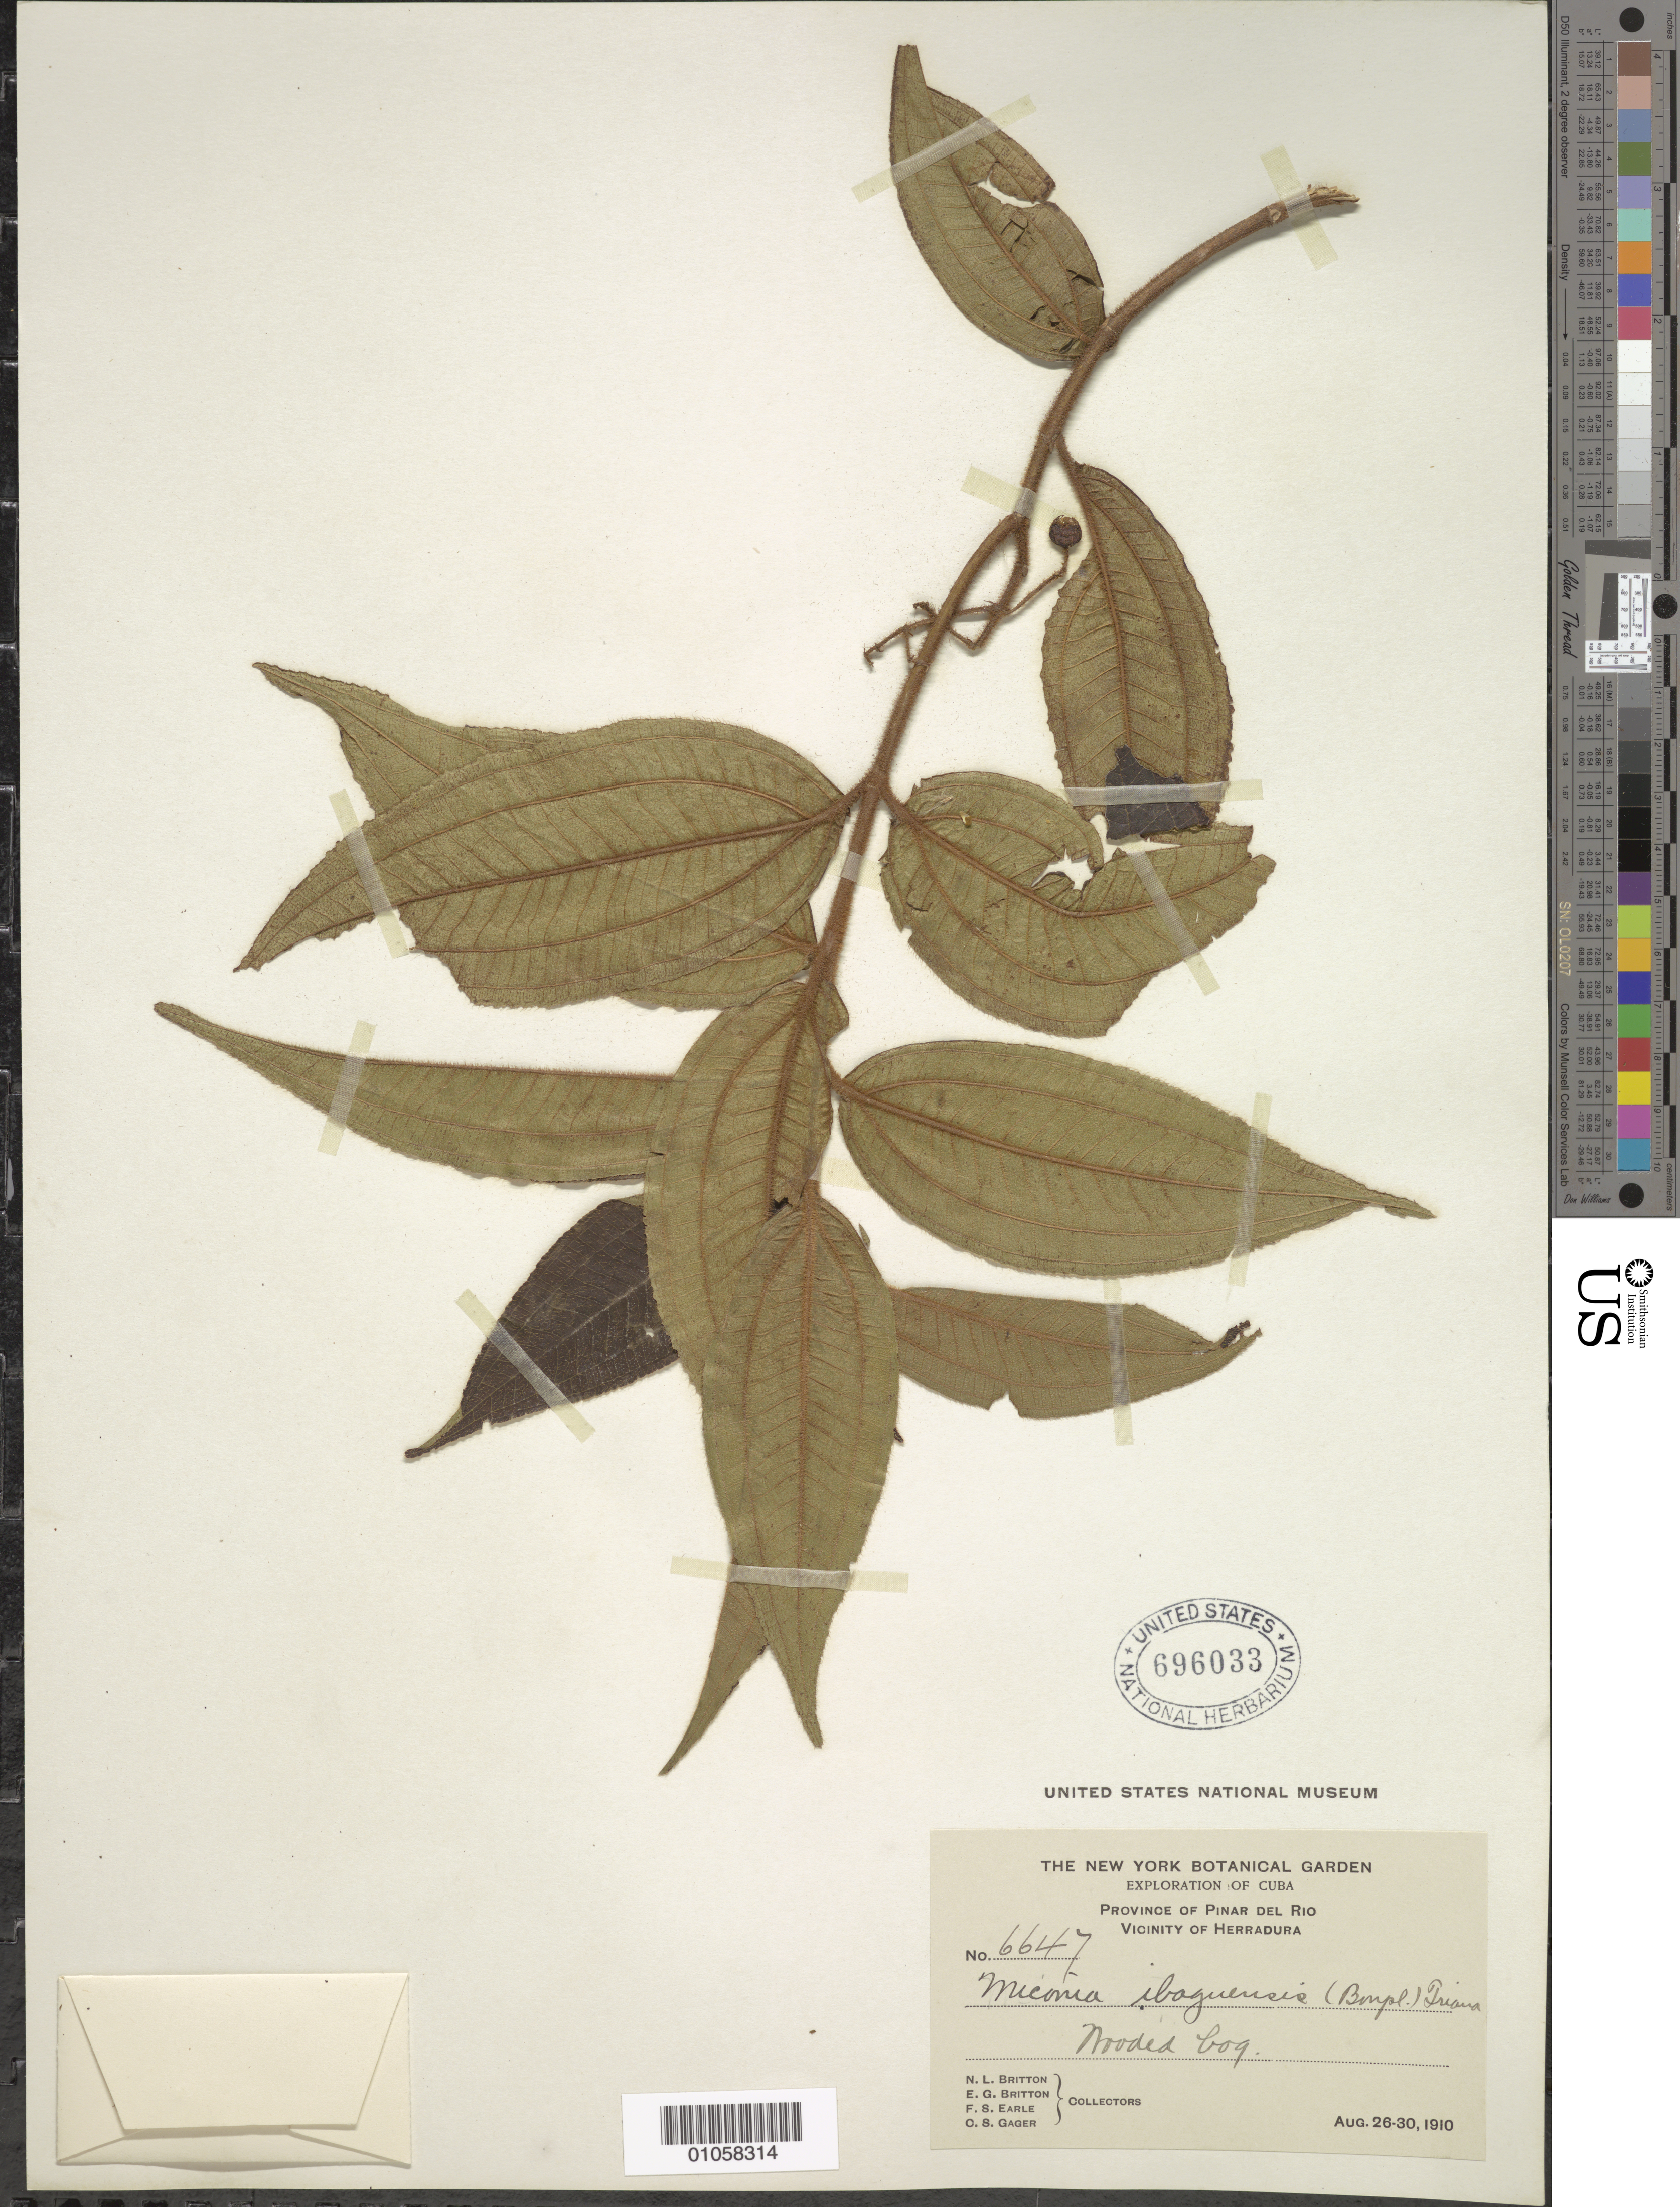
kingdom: Plantae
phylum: Tracheophyta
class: Magnoliopsida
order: Myrtales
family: Melastomataceae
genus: Miconia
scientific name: Miconia ibaguensis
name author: (Bonpl.) Triana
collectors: N. Britton, E. G. Britton, F. S. Earle & C. Gager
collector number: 6647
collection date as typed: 26 Aug 1910 to 30 Aug 1910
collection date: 1910-08-26/1910-08-30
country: Cuba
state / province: Pinar del Rio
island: Cuba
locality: Herradura vicinity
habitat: Wooded bog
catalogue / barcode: US 696033